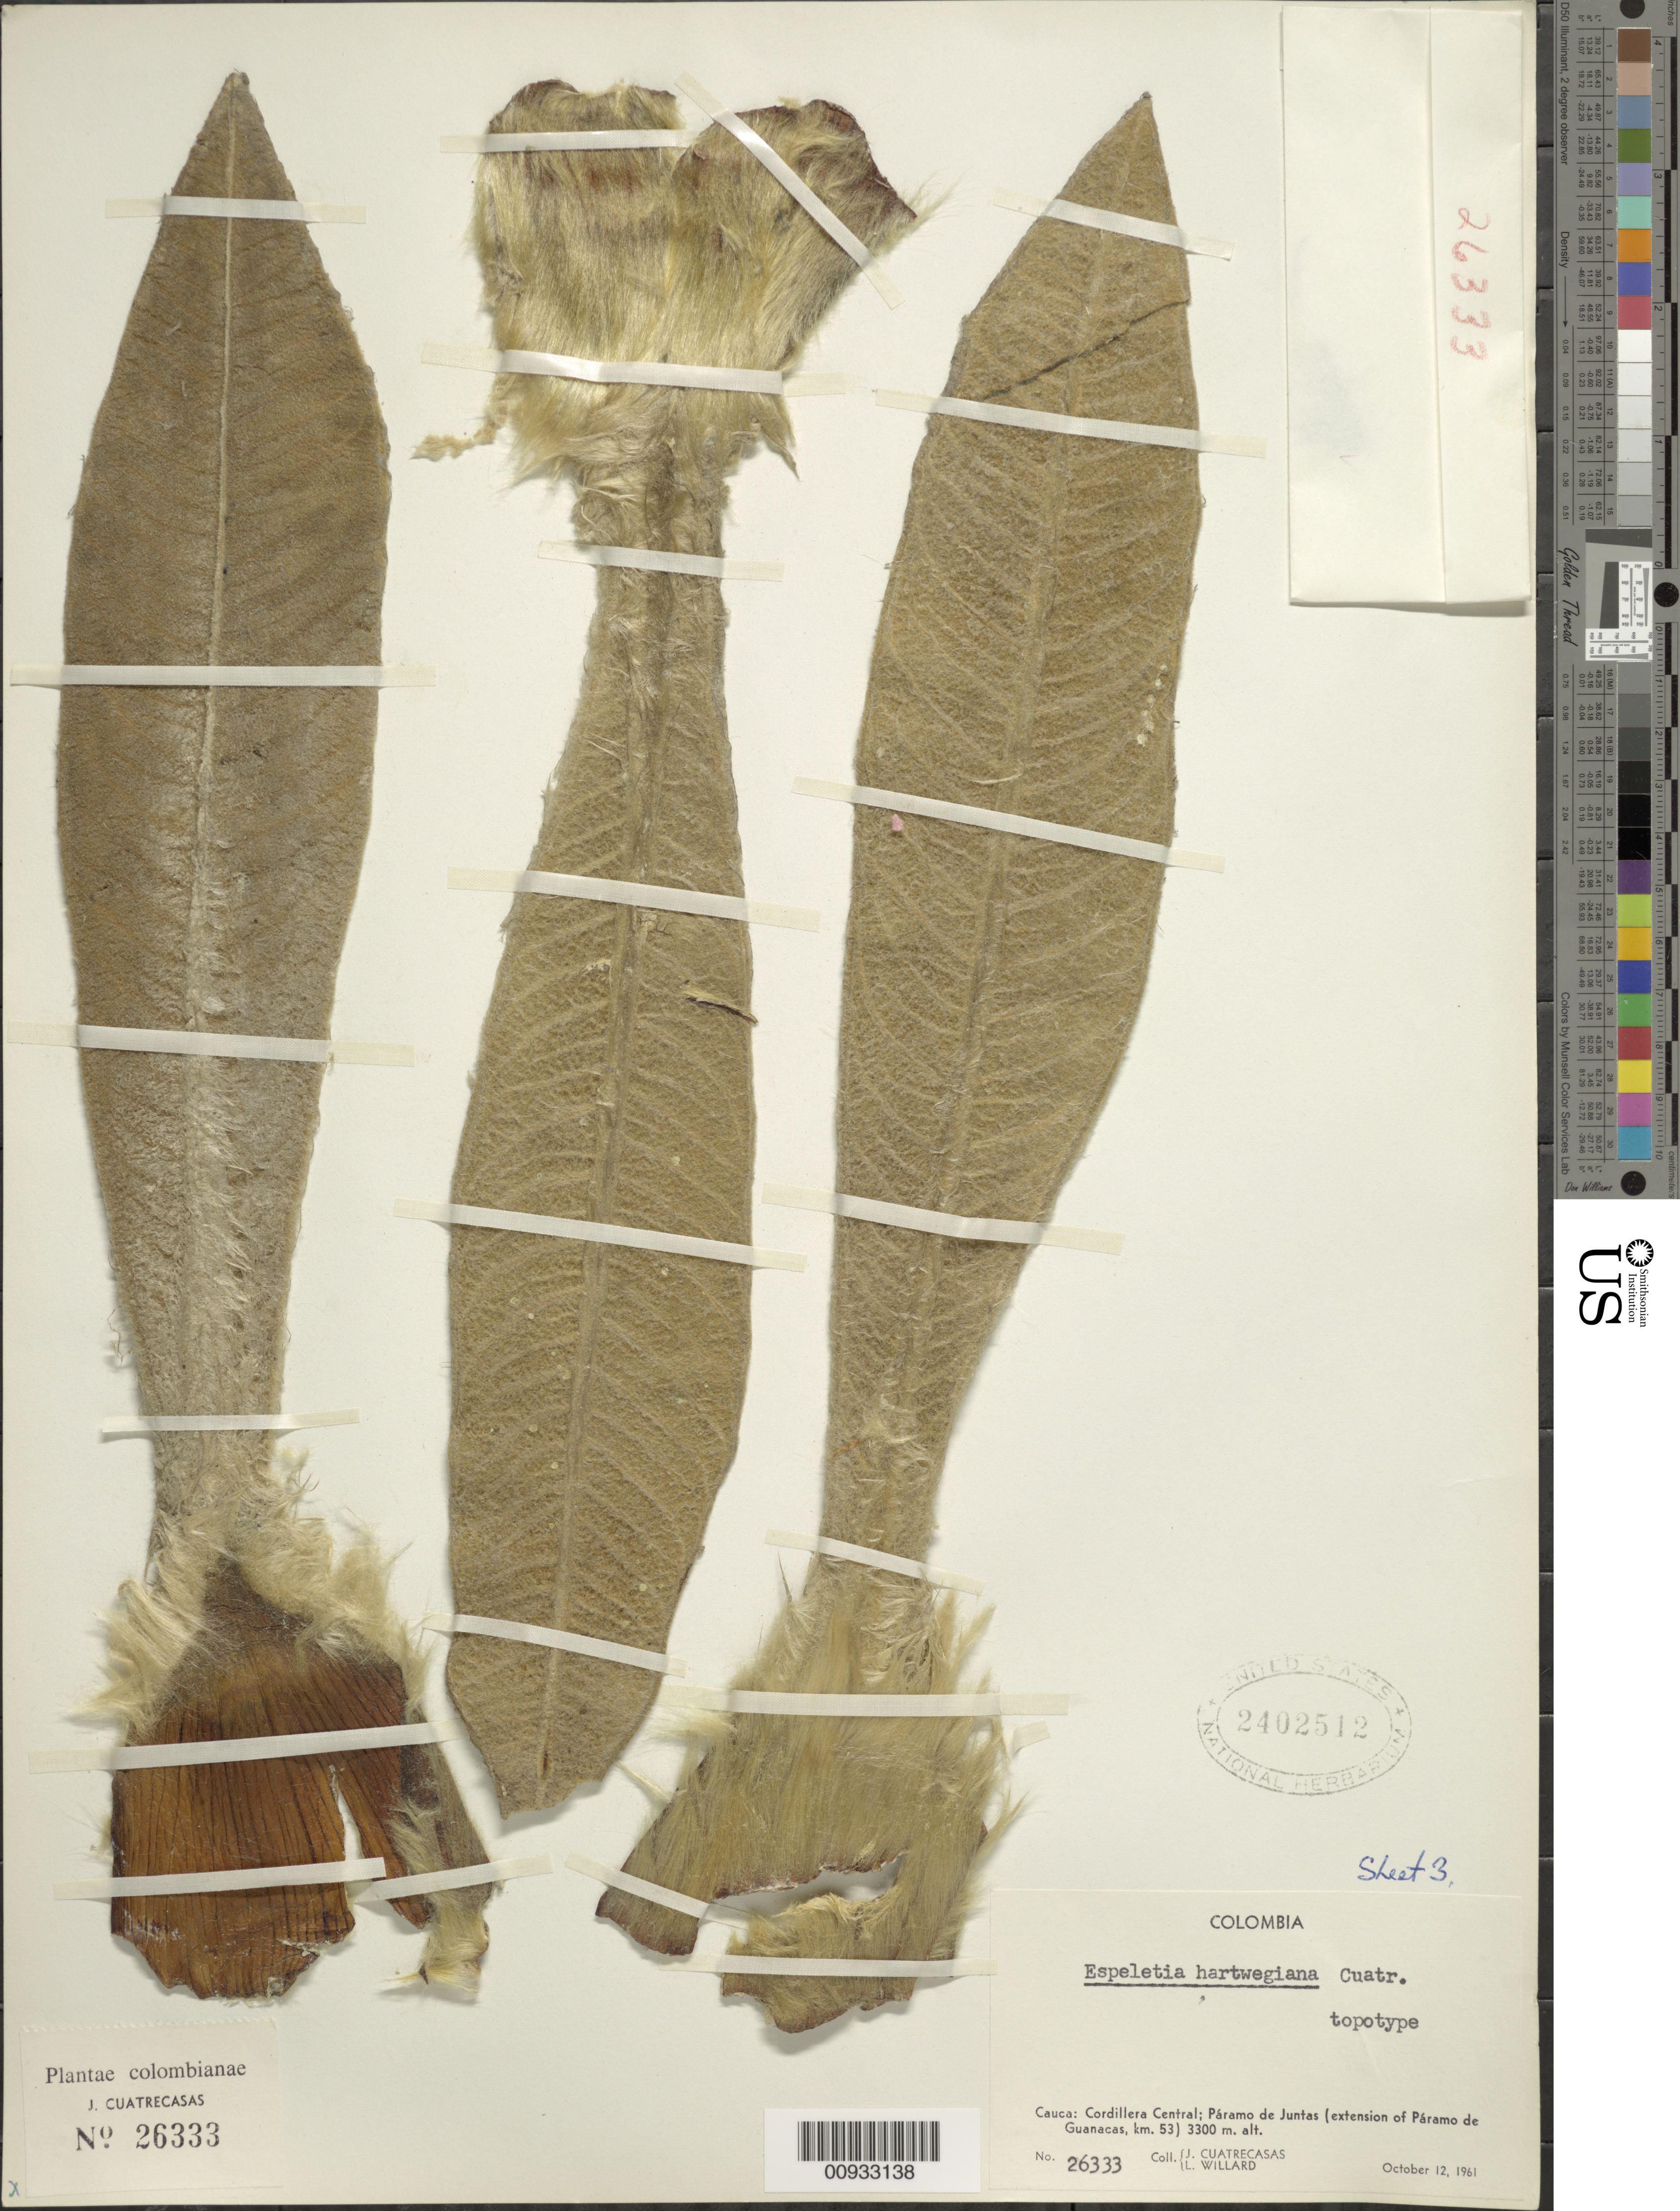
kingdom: Plantae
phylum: Tracheophyta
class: Magnoliopsida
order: Asterales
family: Asteraceae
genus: Espeletia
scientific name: Espeletia hartwegiana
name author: Sch. Bip. ex Cuatrec.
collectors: J. Cuatrecasas & L. Willard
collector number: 26333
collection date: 1961-10-12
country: Colombia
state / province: Cauca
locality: Cordillera Central; Paramo de Juntas (extension of Paramo de Guanacas, km. 53).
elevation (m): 3300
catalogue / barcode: US 2402512